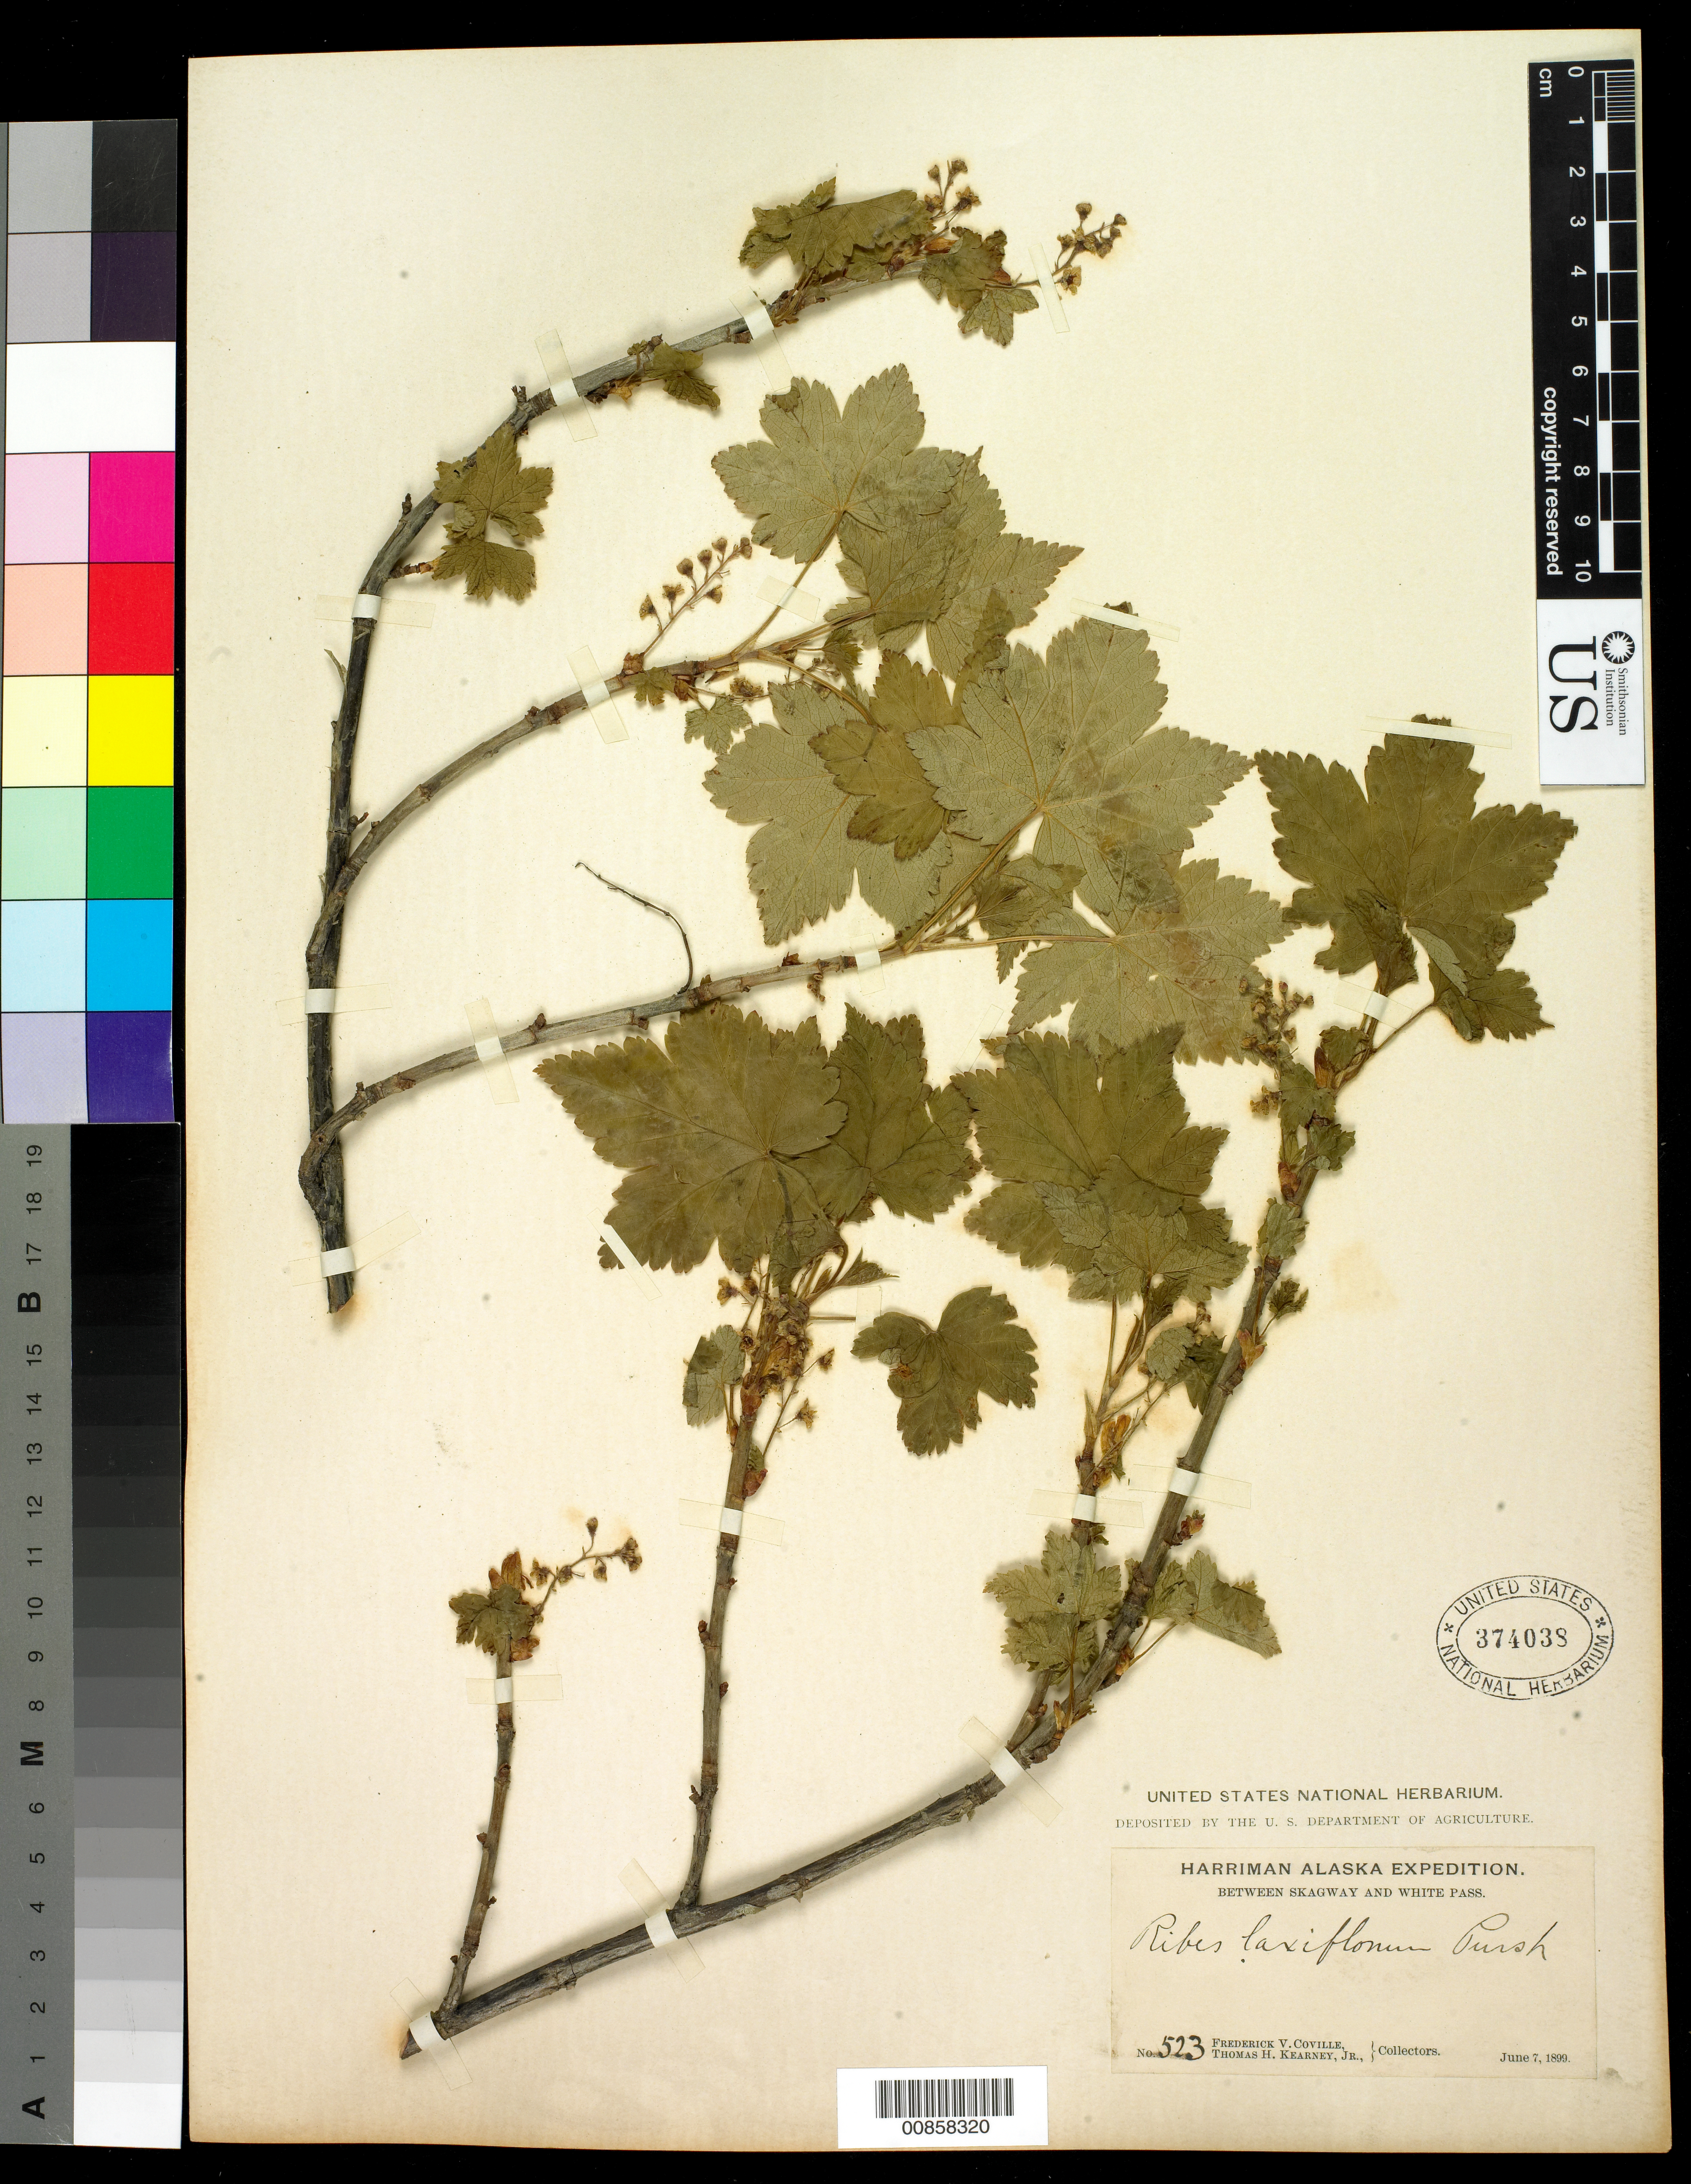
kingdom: Plantae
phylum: Tracheophyta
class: Magnoliopsida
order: Saxifragales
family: Grossulariaceae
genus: Ribes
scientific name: Ribes laxiflorum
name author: Pursh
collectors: F. V. Coville & T. H. Kearney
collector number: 523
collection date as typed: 07 Jun 1899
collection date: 1899-06-07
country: United States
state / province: Alaska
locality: Between Skagway and White Pass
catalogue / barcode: US 374038